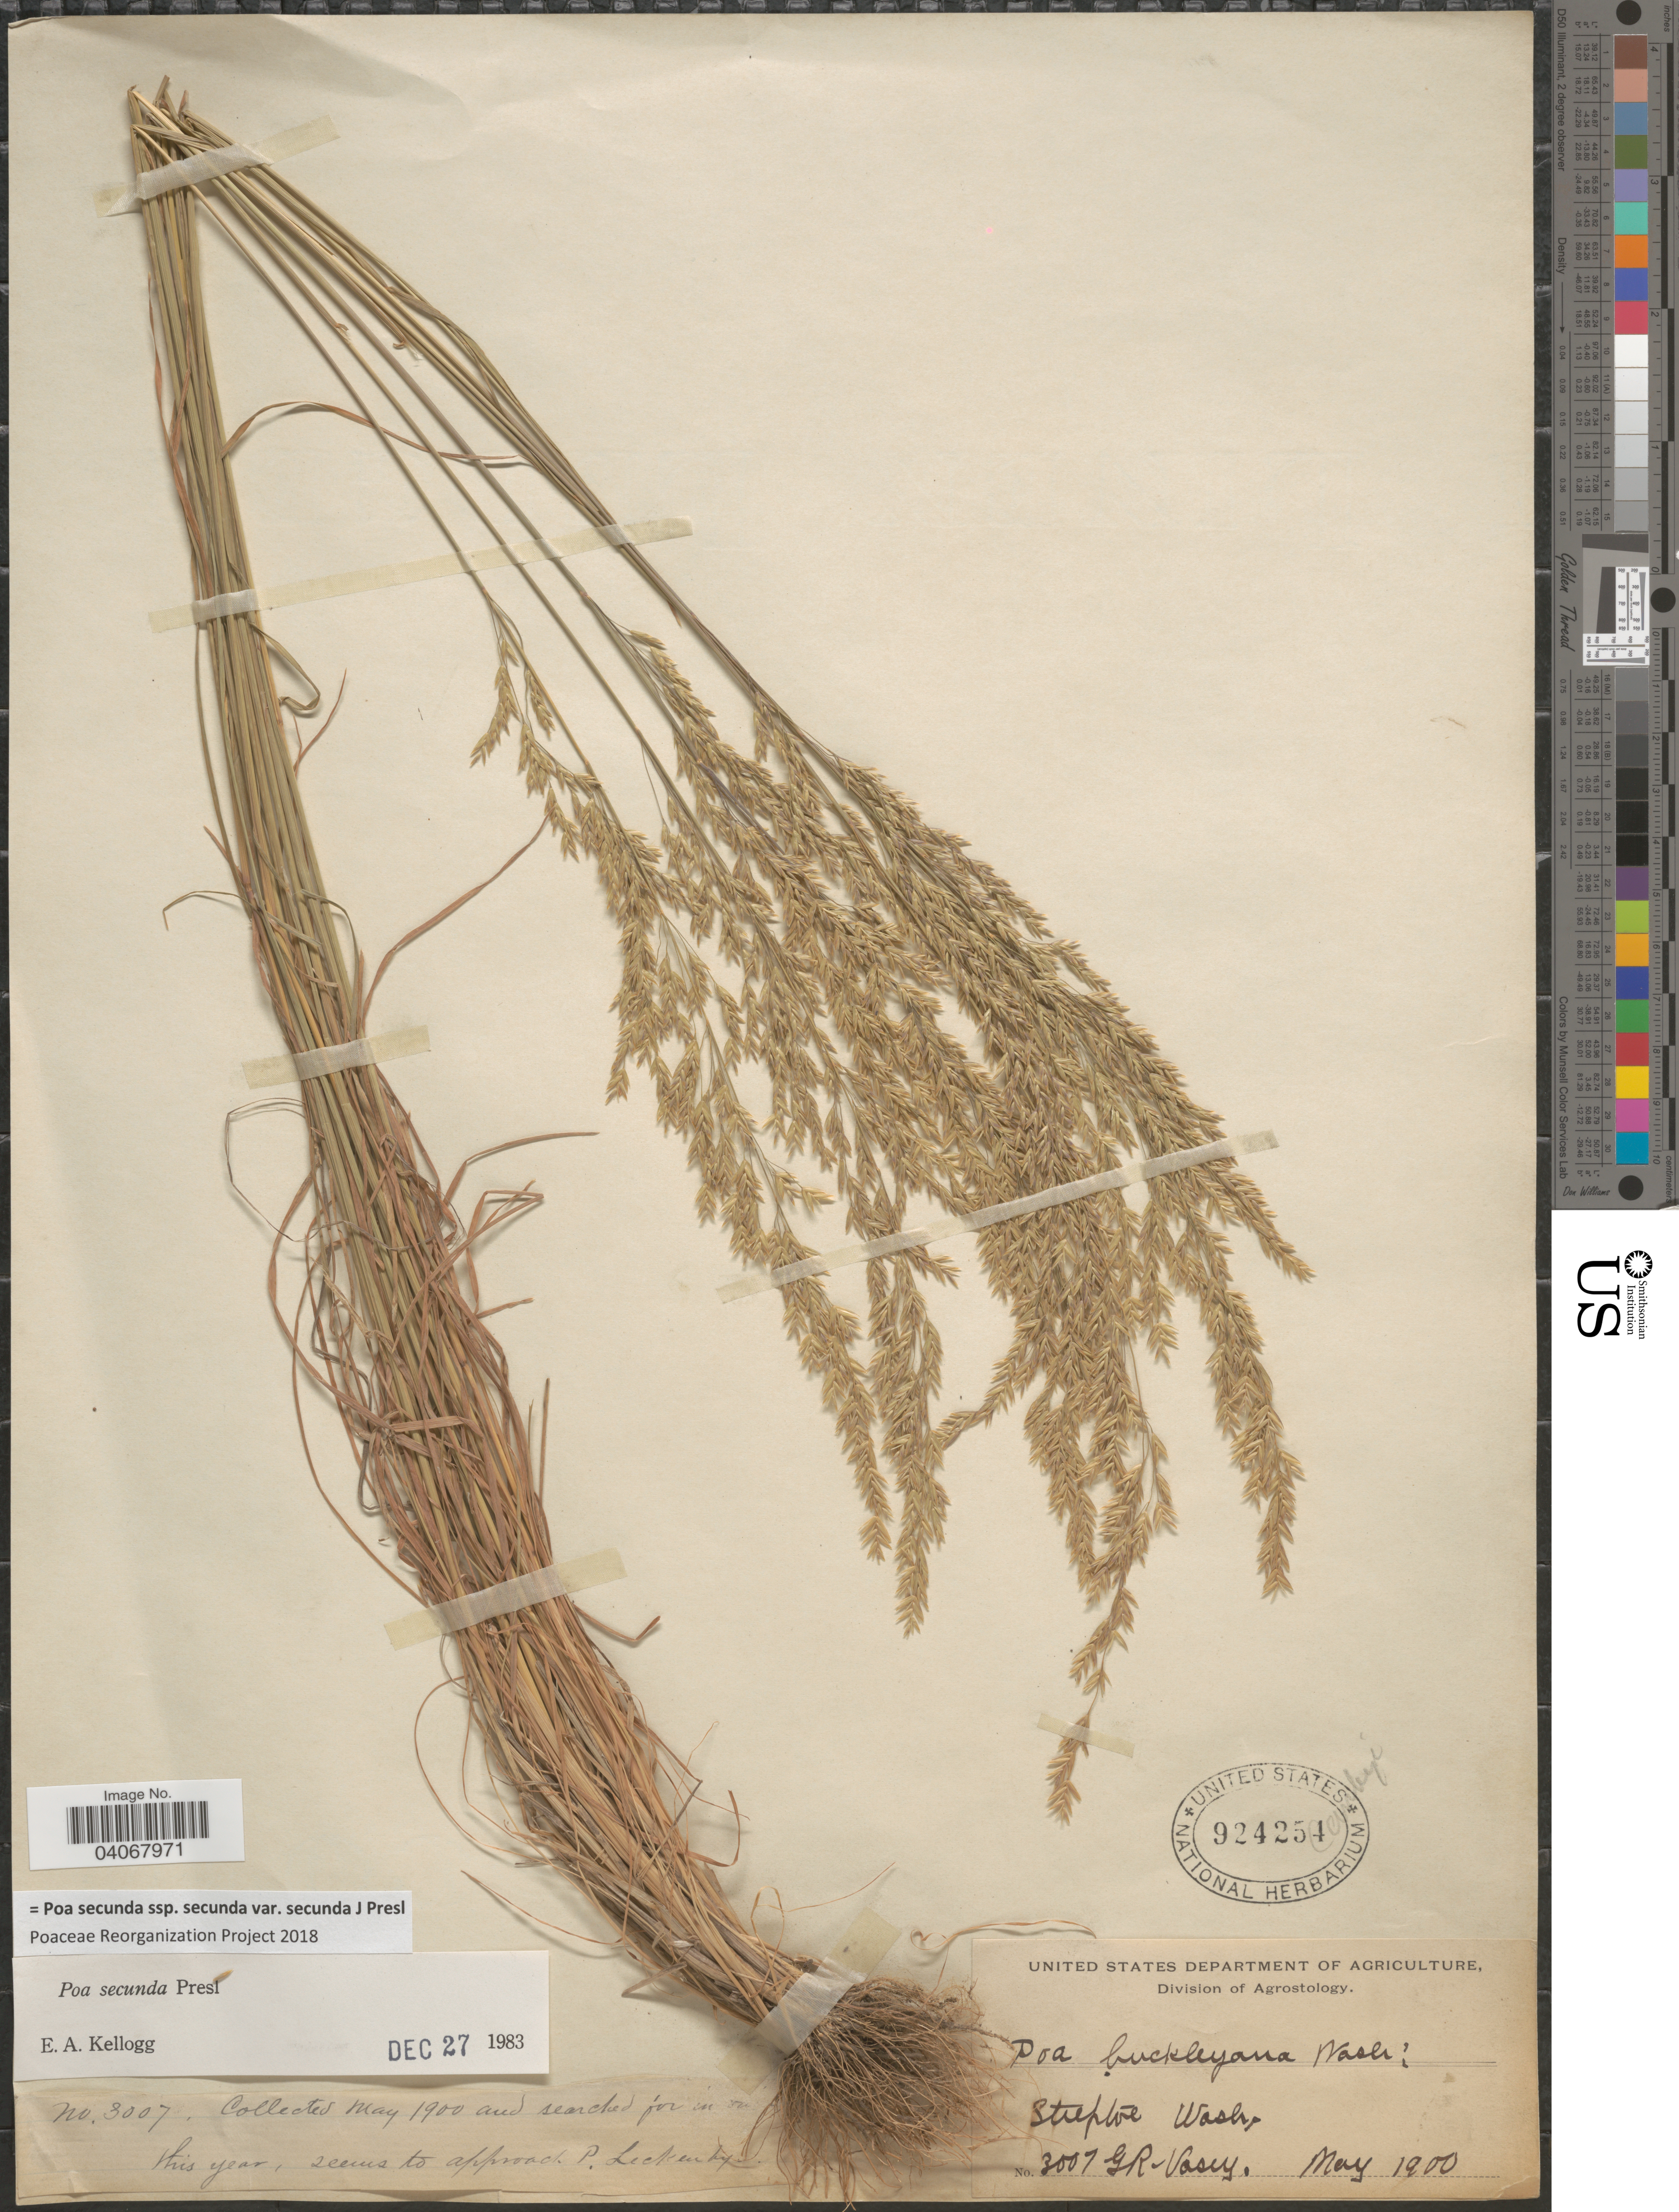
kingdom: Plantae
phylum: Tracheophyta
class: Liliopsida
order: Poales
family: Poaceae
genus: Poa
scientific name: Poa secunda subsp. secunda var. secunda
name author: J. Presl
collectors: G. R. Vasey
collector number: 3007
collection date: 1900-05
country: United States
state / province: Washington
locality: Steptoe.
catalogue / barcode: US 924254